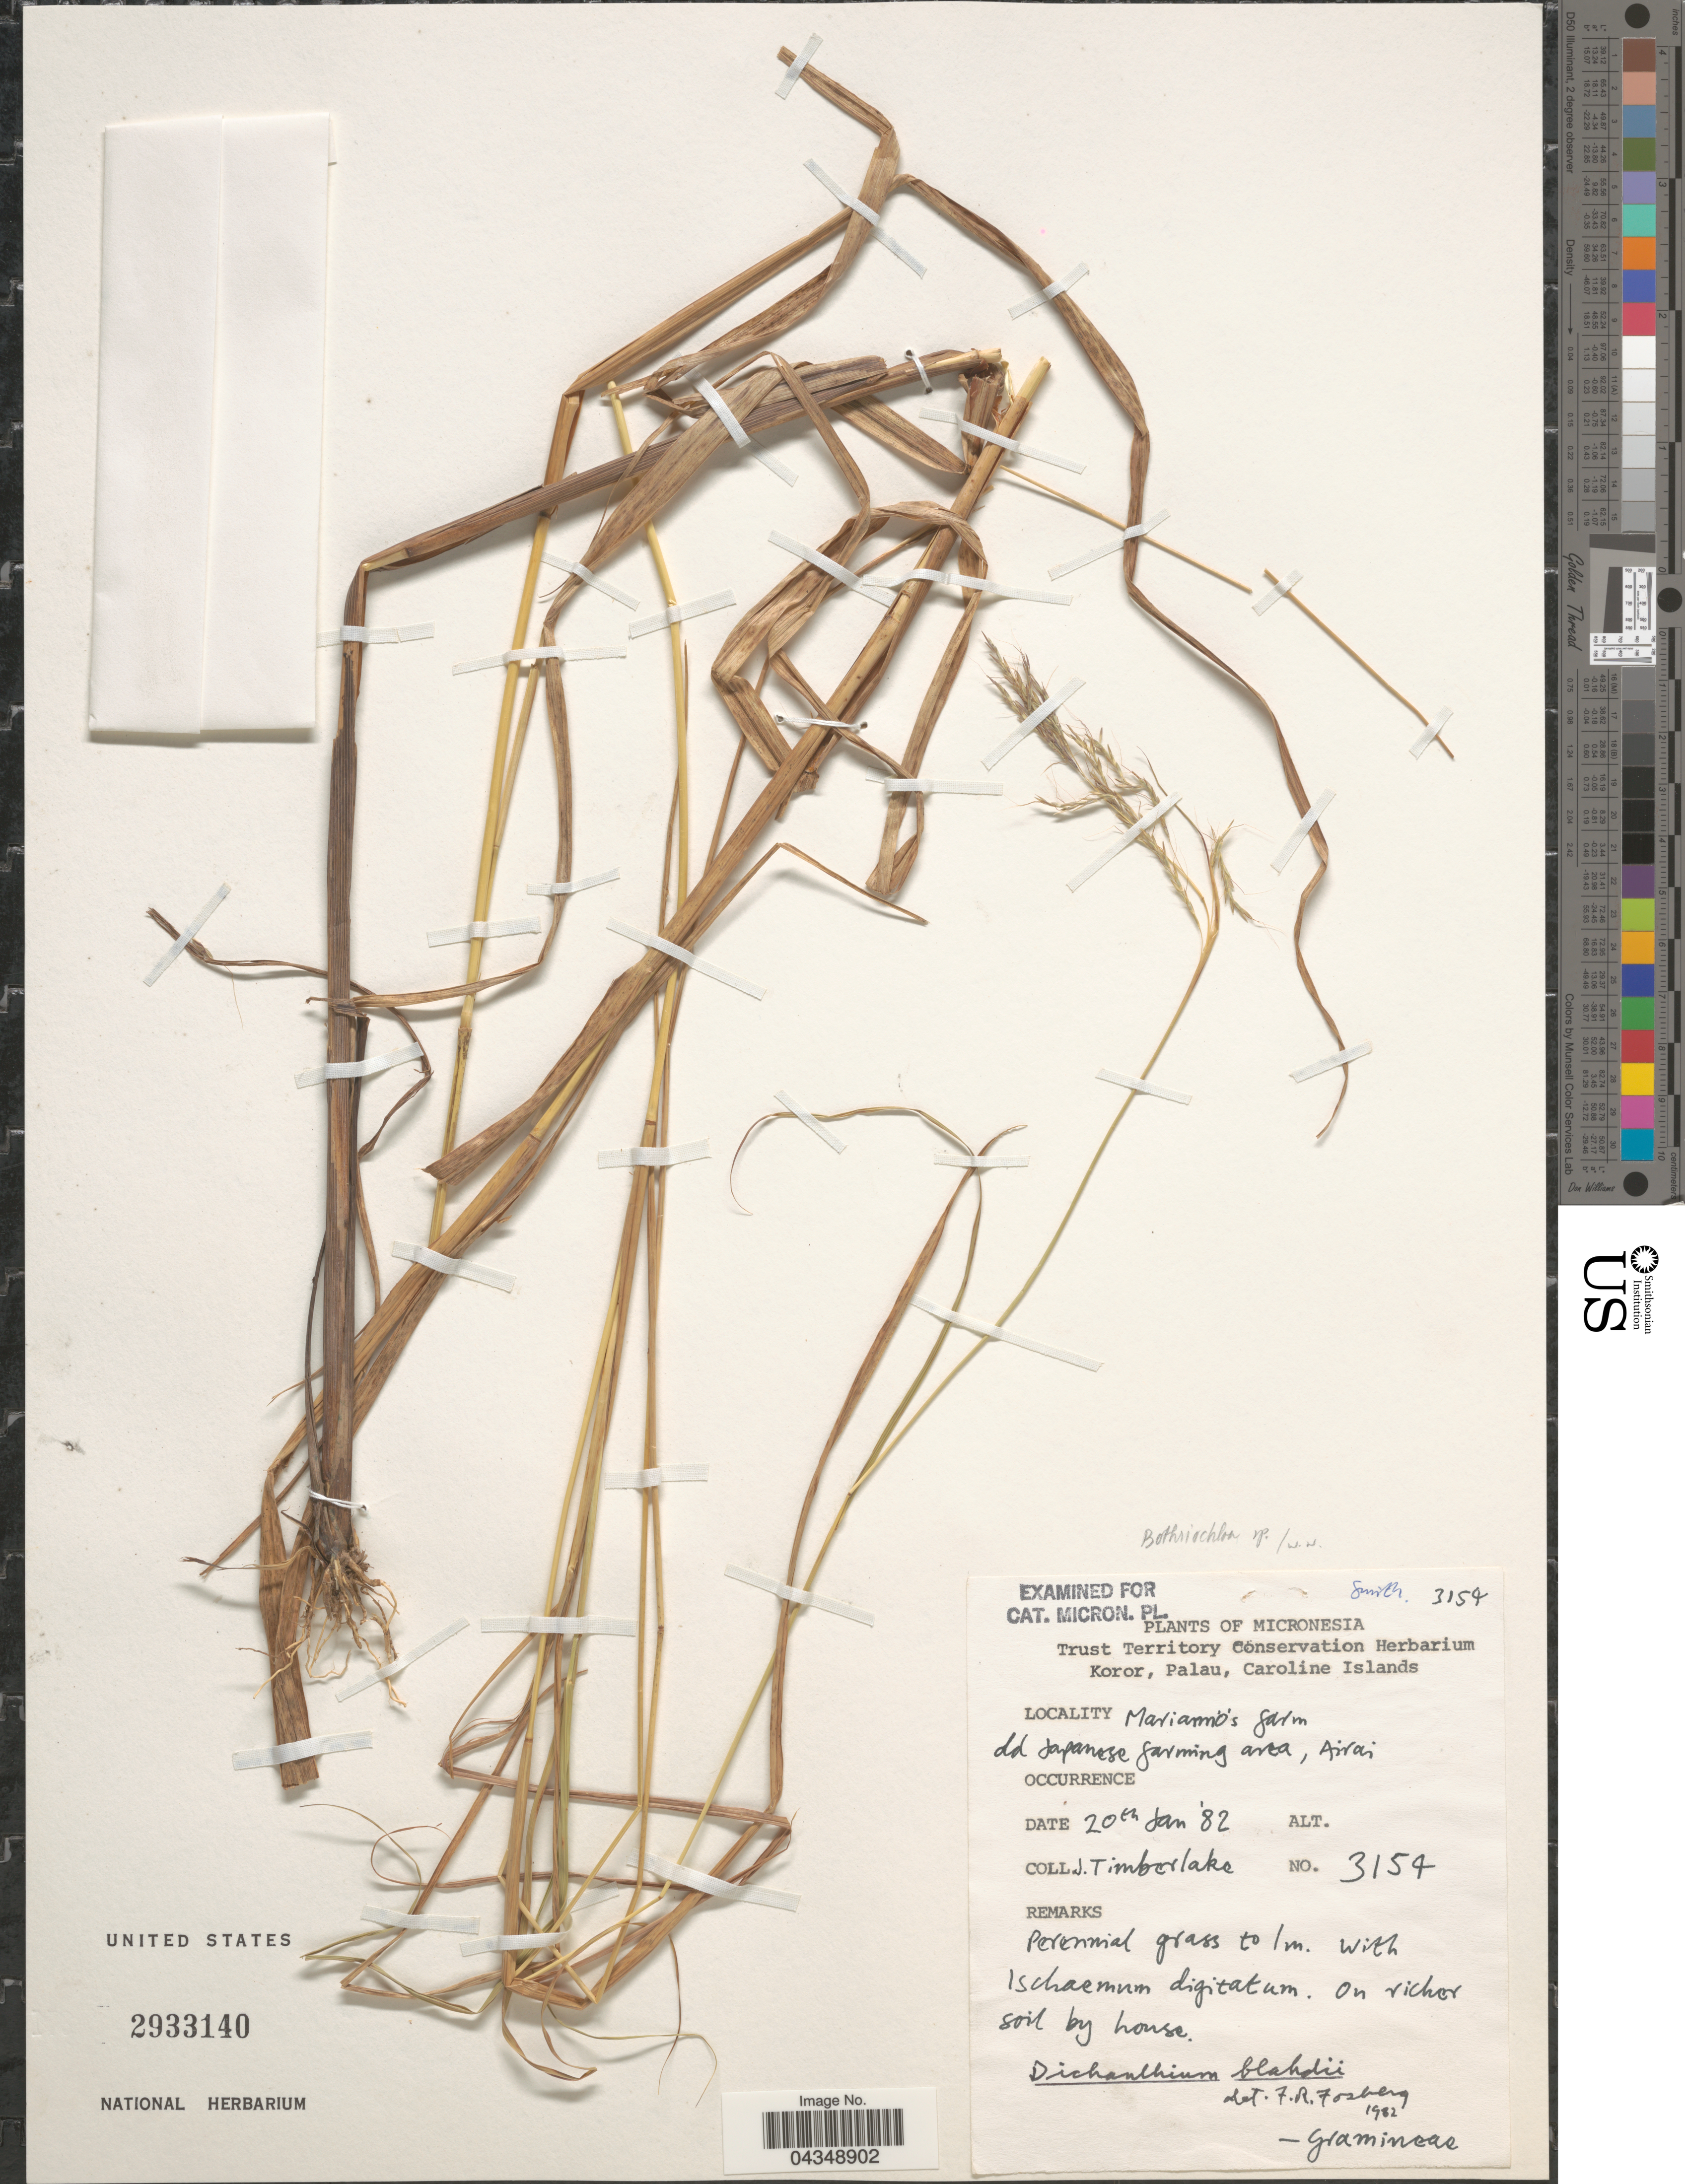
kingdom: Plantae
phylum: Tracheophyta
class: Liliopsida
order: Poales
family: Poaceae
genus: Bothriochloa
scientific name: Bothriochloa bladhii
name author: (Retz.) S.T. Blake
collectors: J. Timberlake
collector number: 3154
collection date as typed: Transcribed d/m/y: 20/1/82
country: Palau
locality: Micronesia. Koror, Palau, Caroline Islands. Mariamb's farm dd Japanese farming area, Airai.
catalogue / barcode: US 2933140